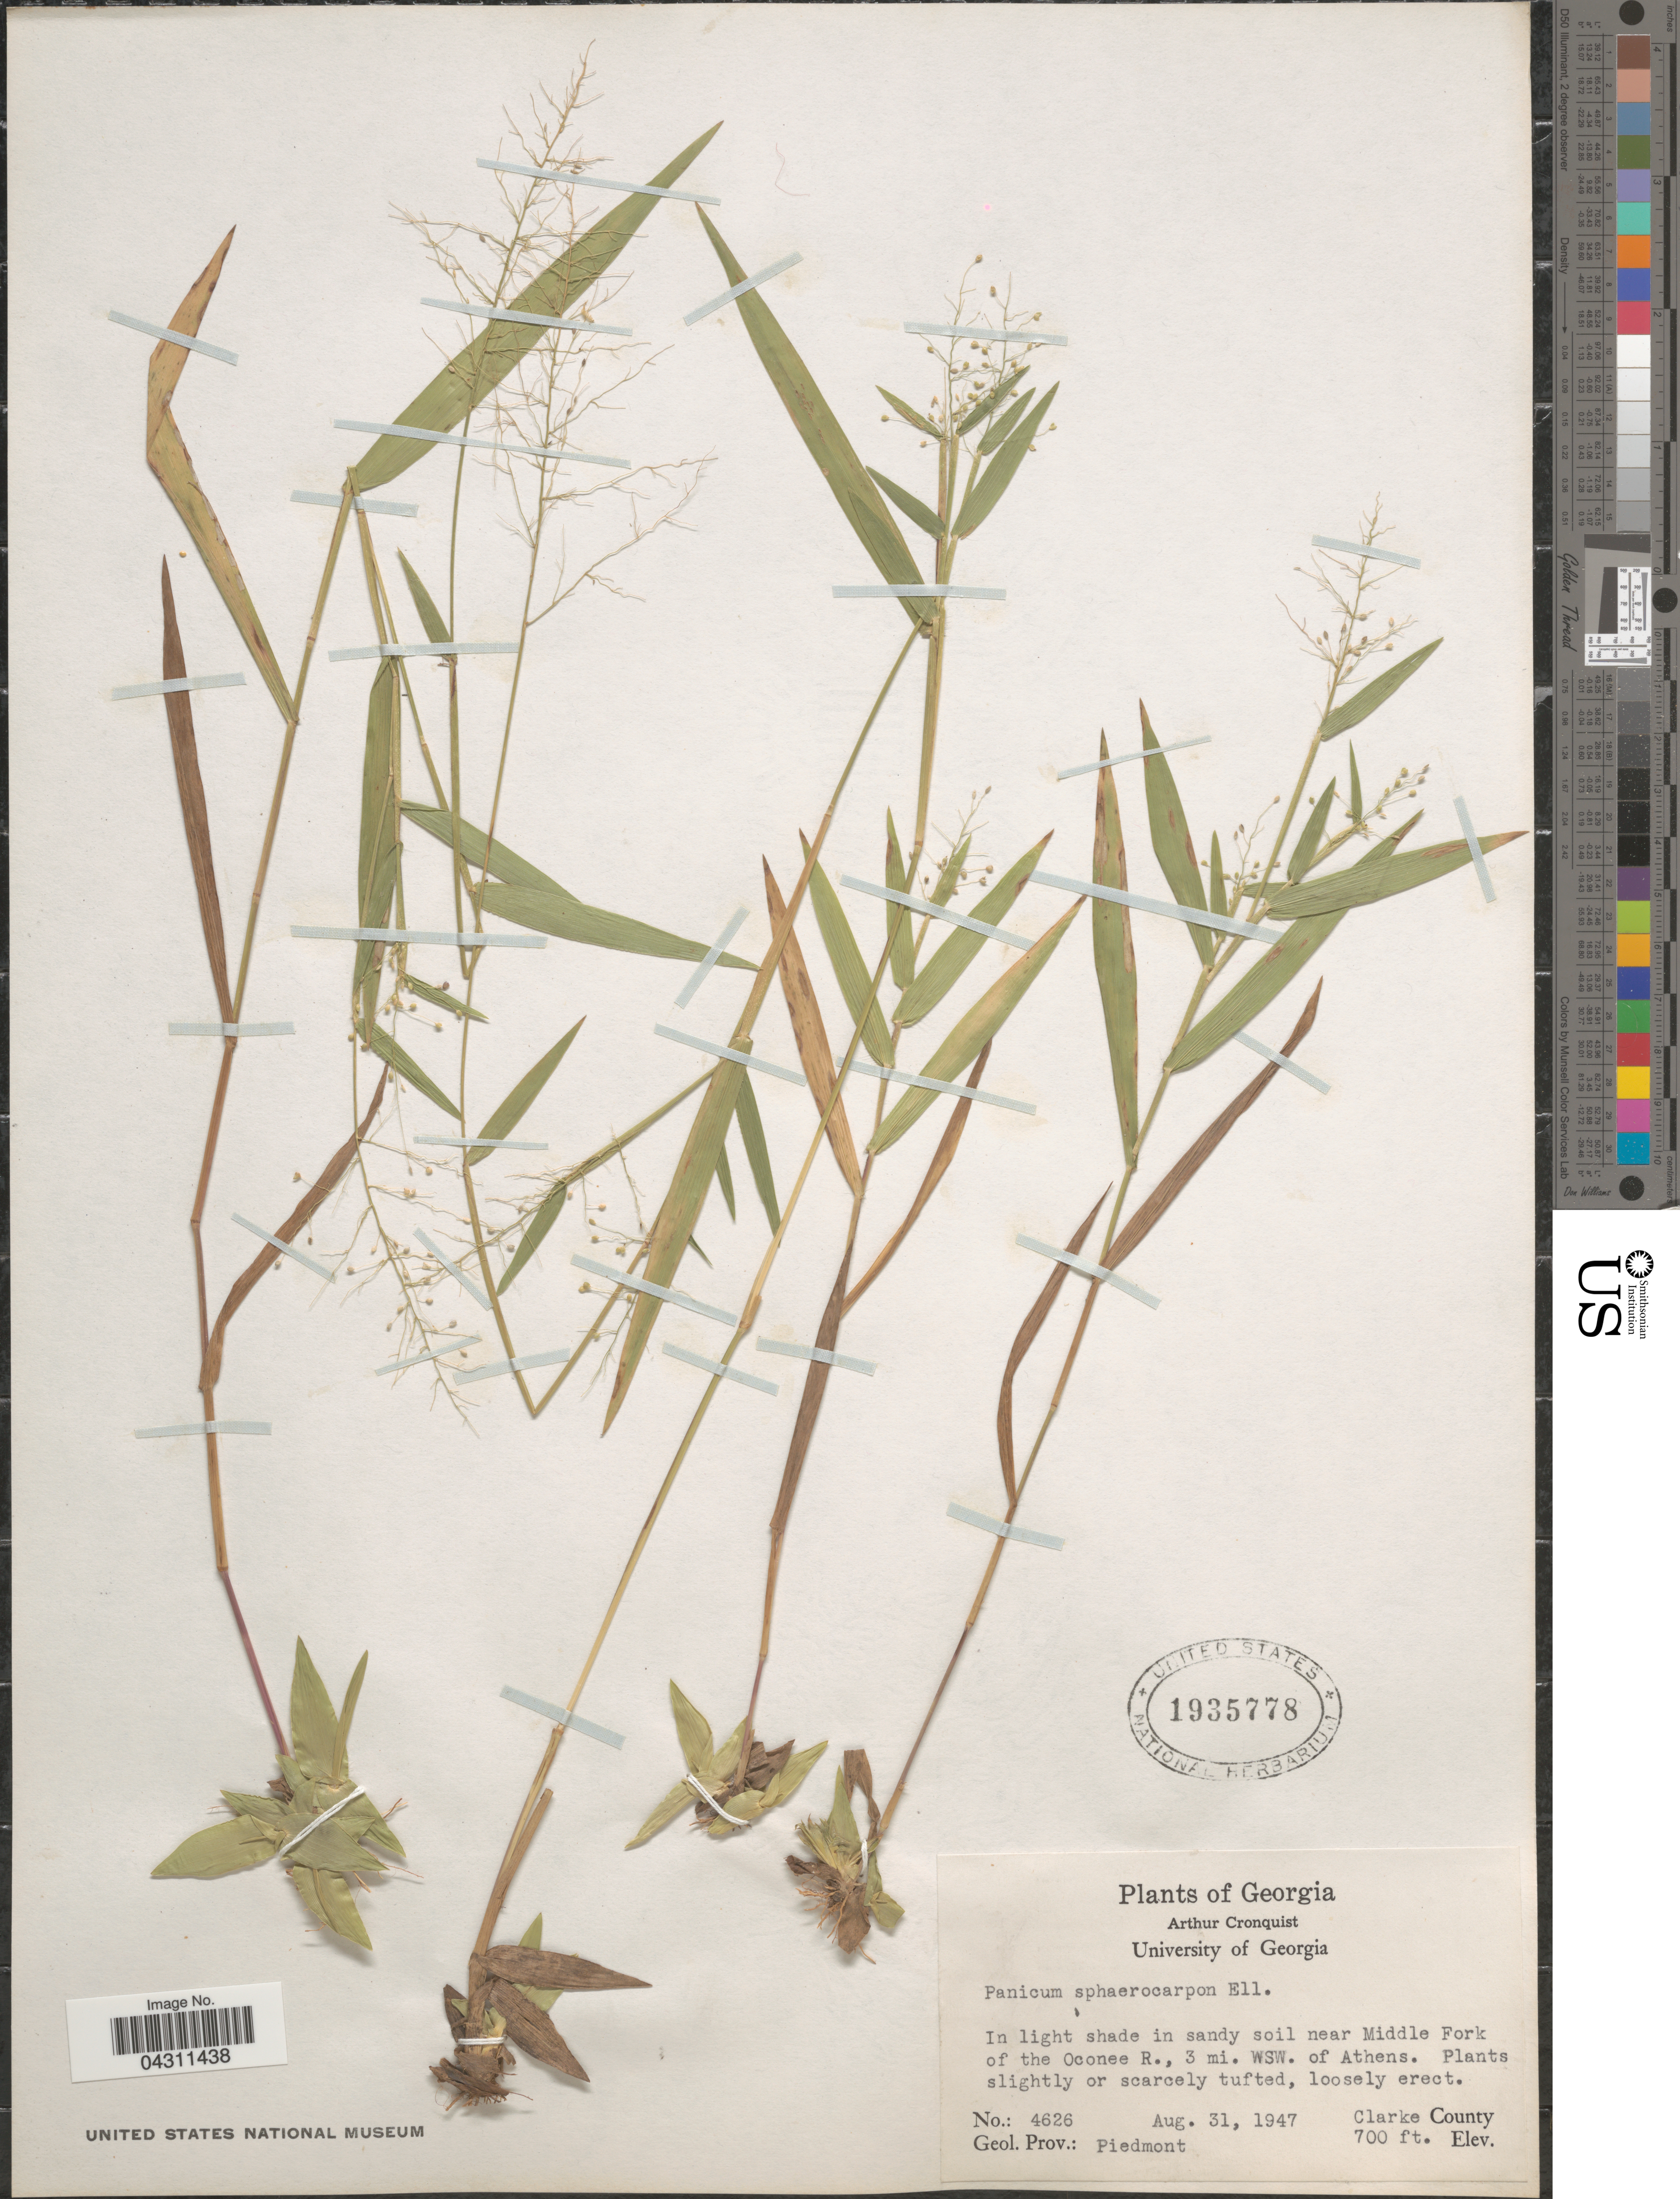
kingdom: Plantae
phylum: Tracheophyta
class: Liliopsida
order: Poales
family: Poaceae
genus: Dichanthelium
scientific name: Dichanthelium sphaerocarpon var. sphaerocarpon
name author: (Elliott) Gould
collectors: A. J. Cronquist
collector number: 4626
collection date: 1947-08-31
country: United States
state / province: Georgia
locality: In light shade in sandy soil near Middle Fork of the Oconee R., 3 mi. WSW. of Athens. Clarke County. Geol. Prov.: Piedmont.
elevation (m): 213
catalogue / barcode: US 1935778